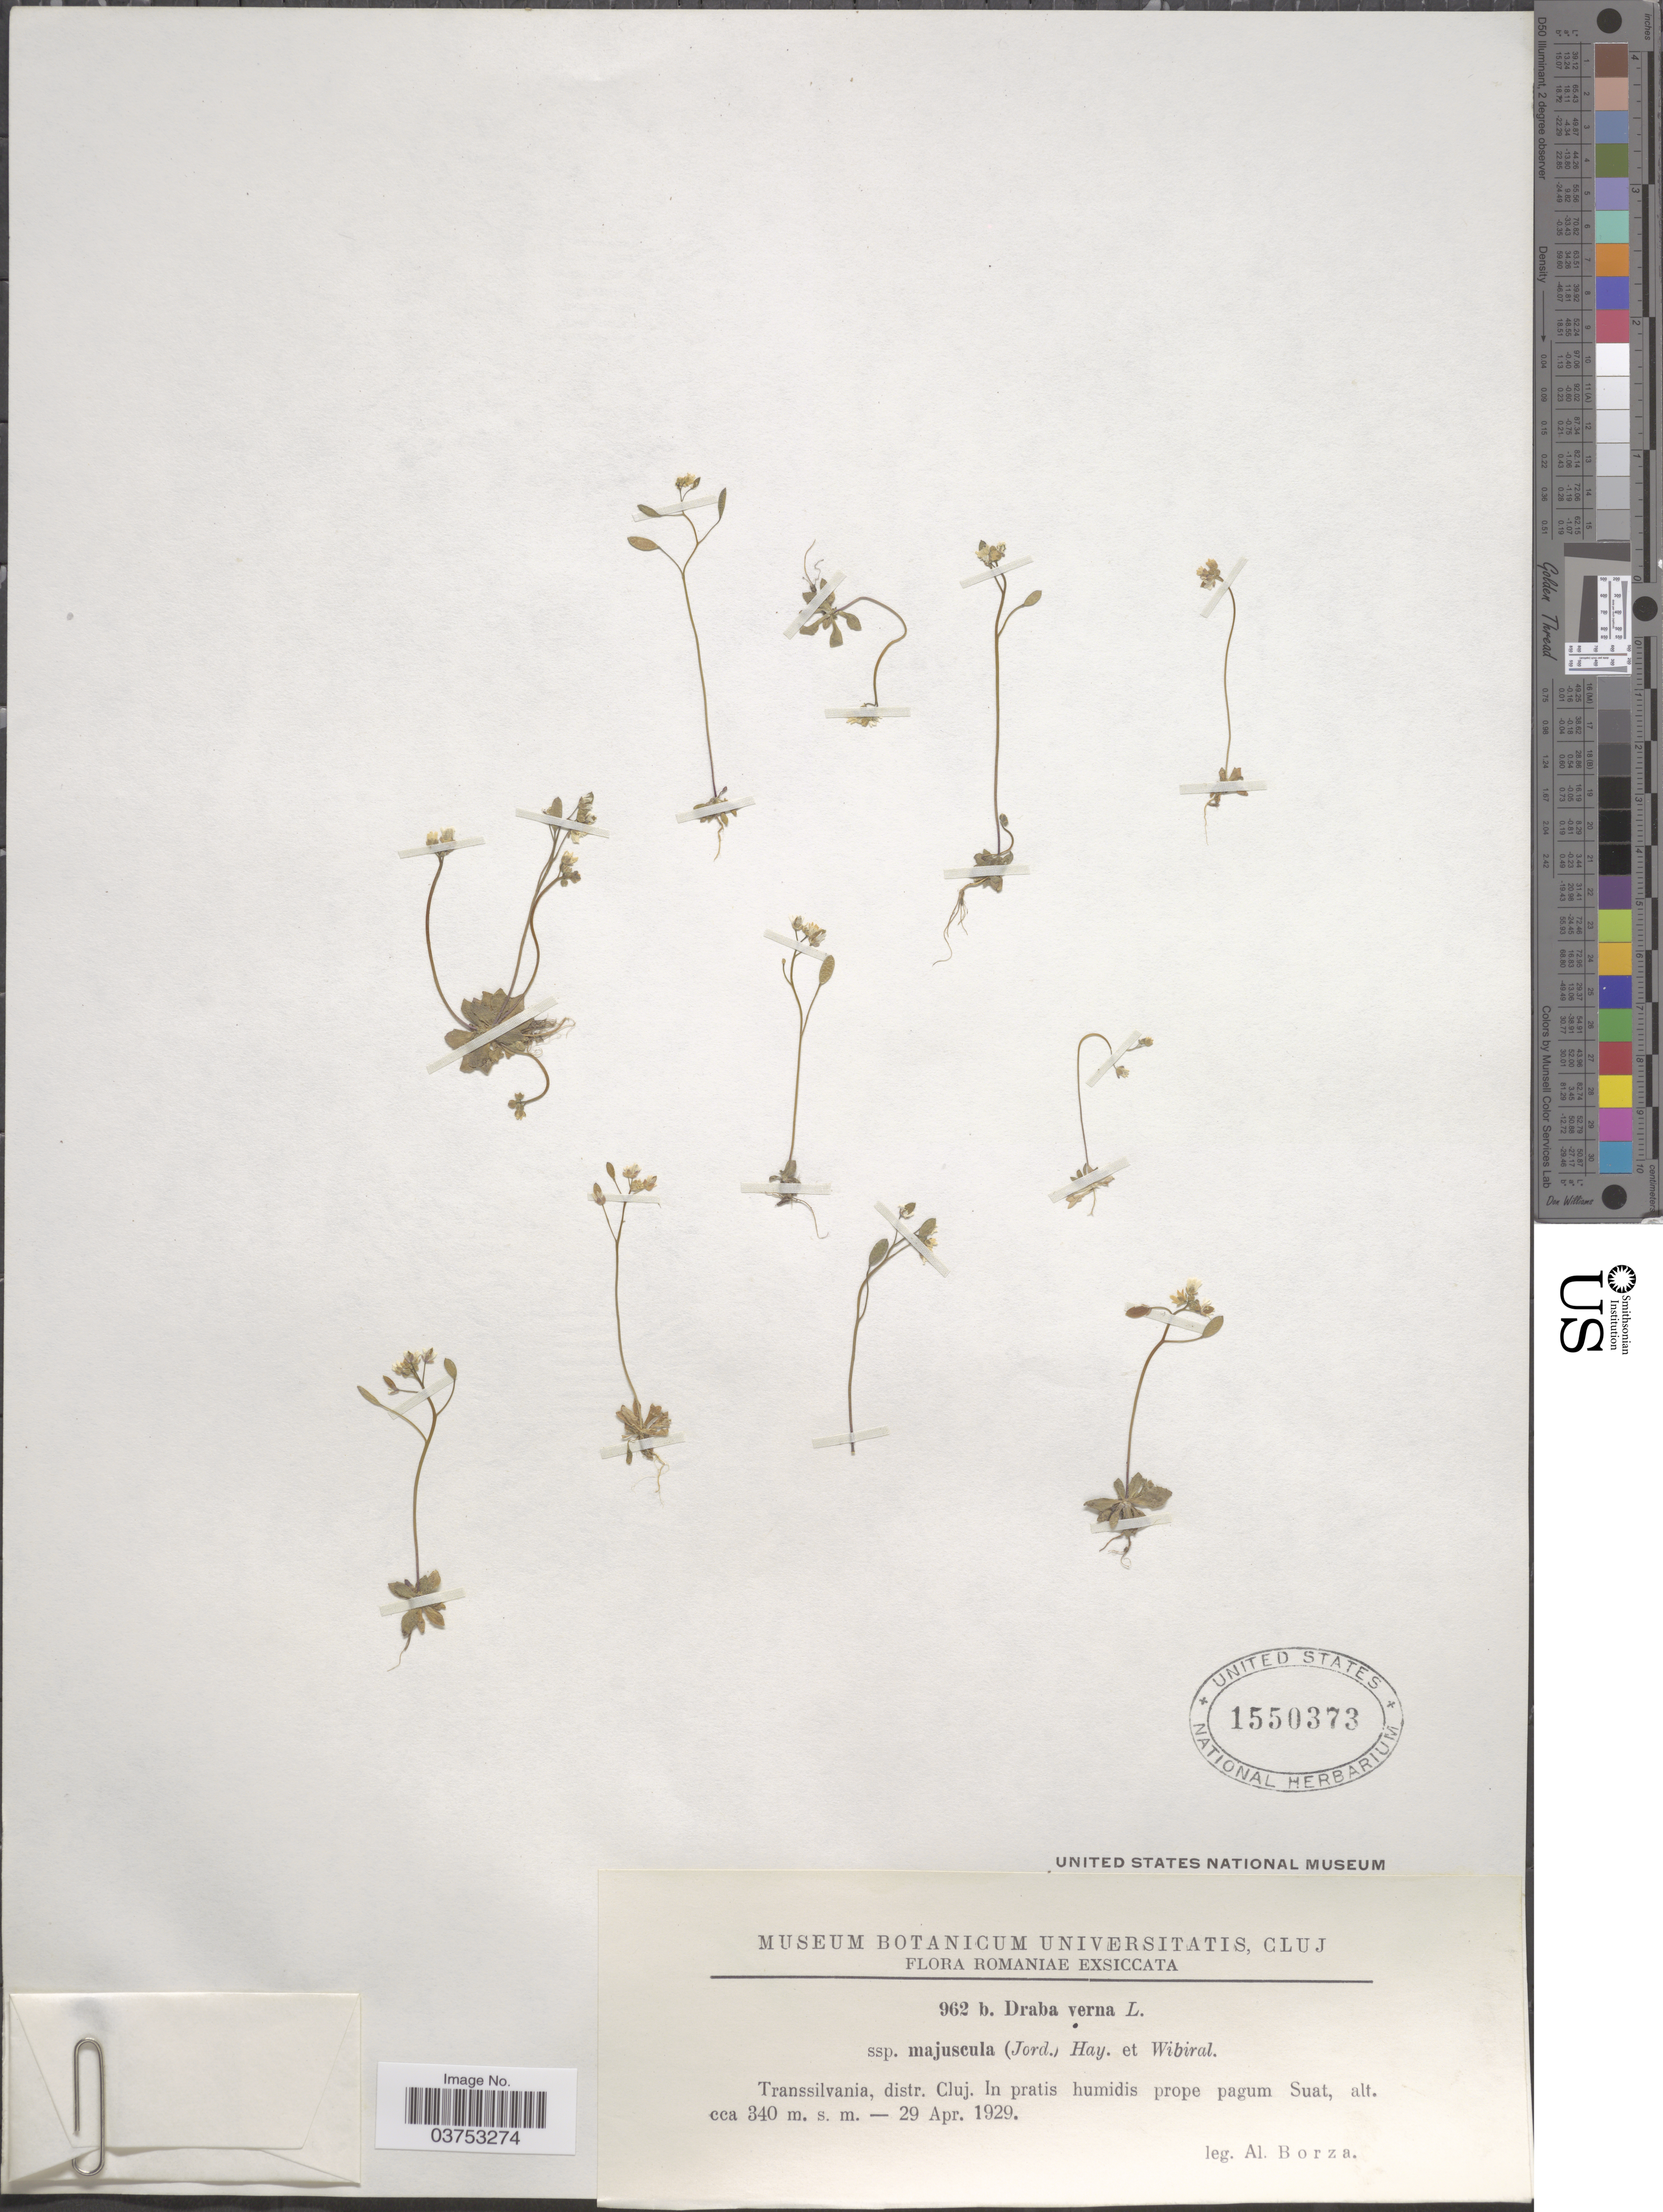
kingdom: Plantae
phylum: Tracheophyta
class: Magnoliopsida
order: Brassicales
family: Brassicaceae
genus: Draba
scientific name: Draba verna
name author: L.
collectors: A. Borza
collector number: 962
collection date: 1929-04-29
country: Romania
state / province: Cluj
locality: Romaniae. Transsilvania, distr. Cluj. In pratis humidis prope pagum Suat.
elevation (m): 340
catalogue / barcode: US 1550373